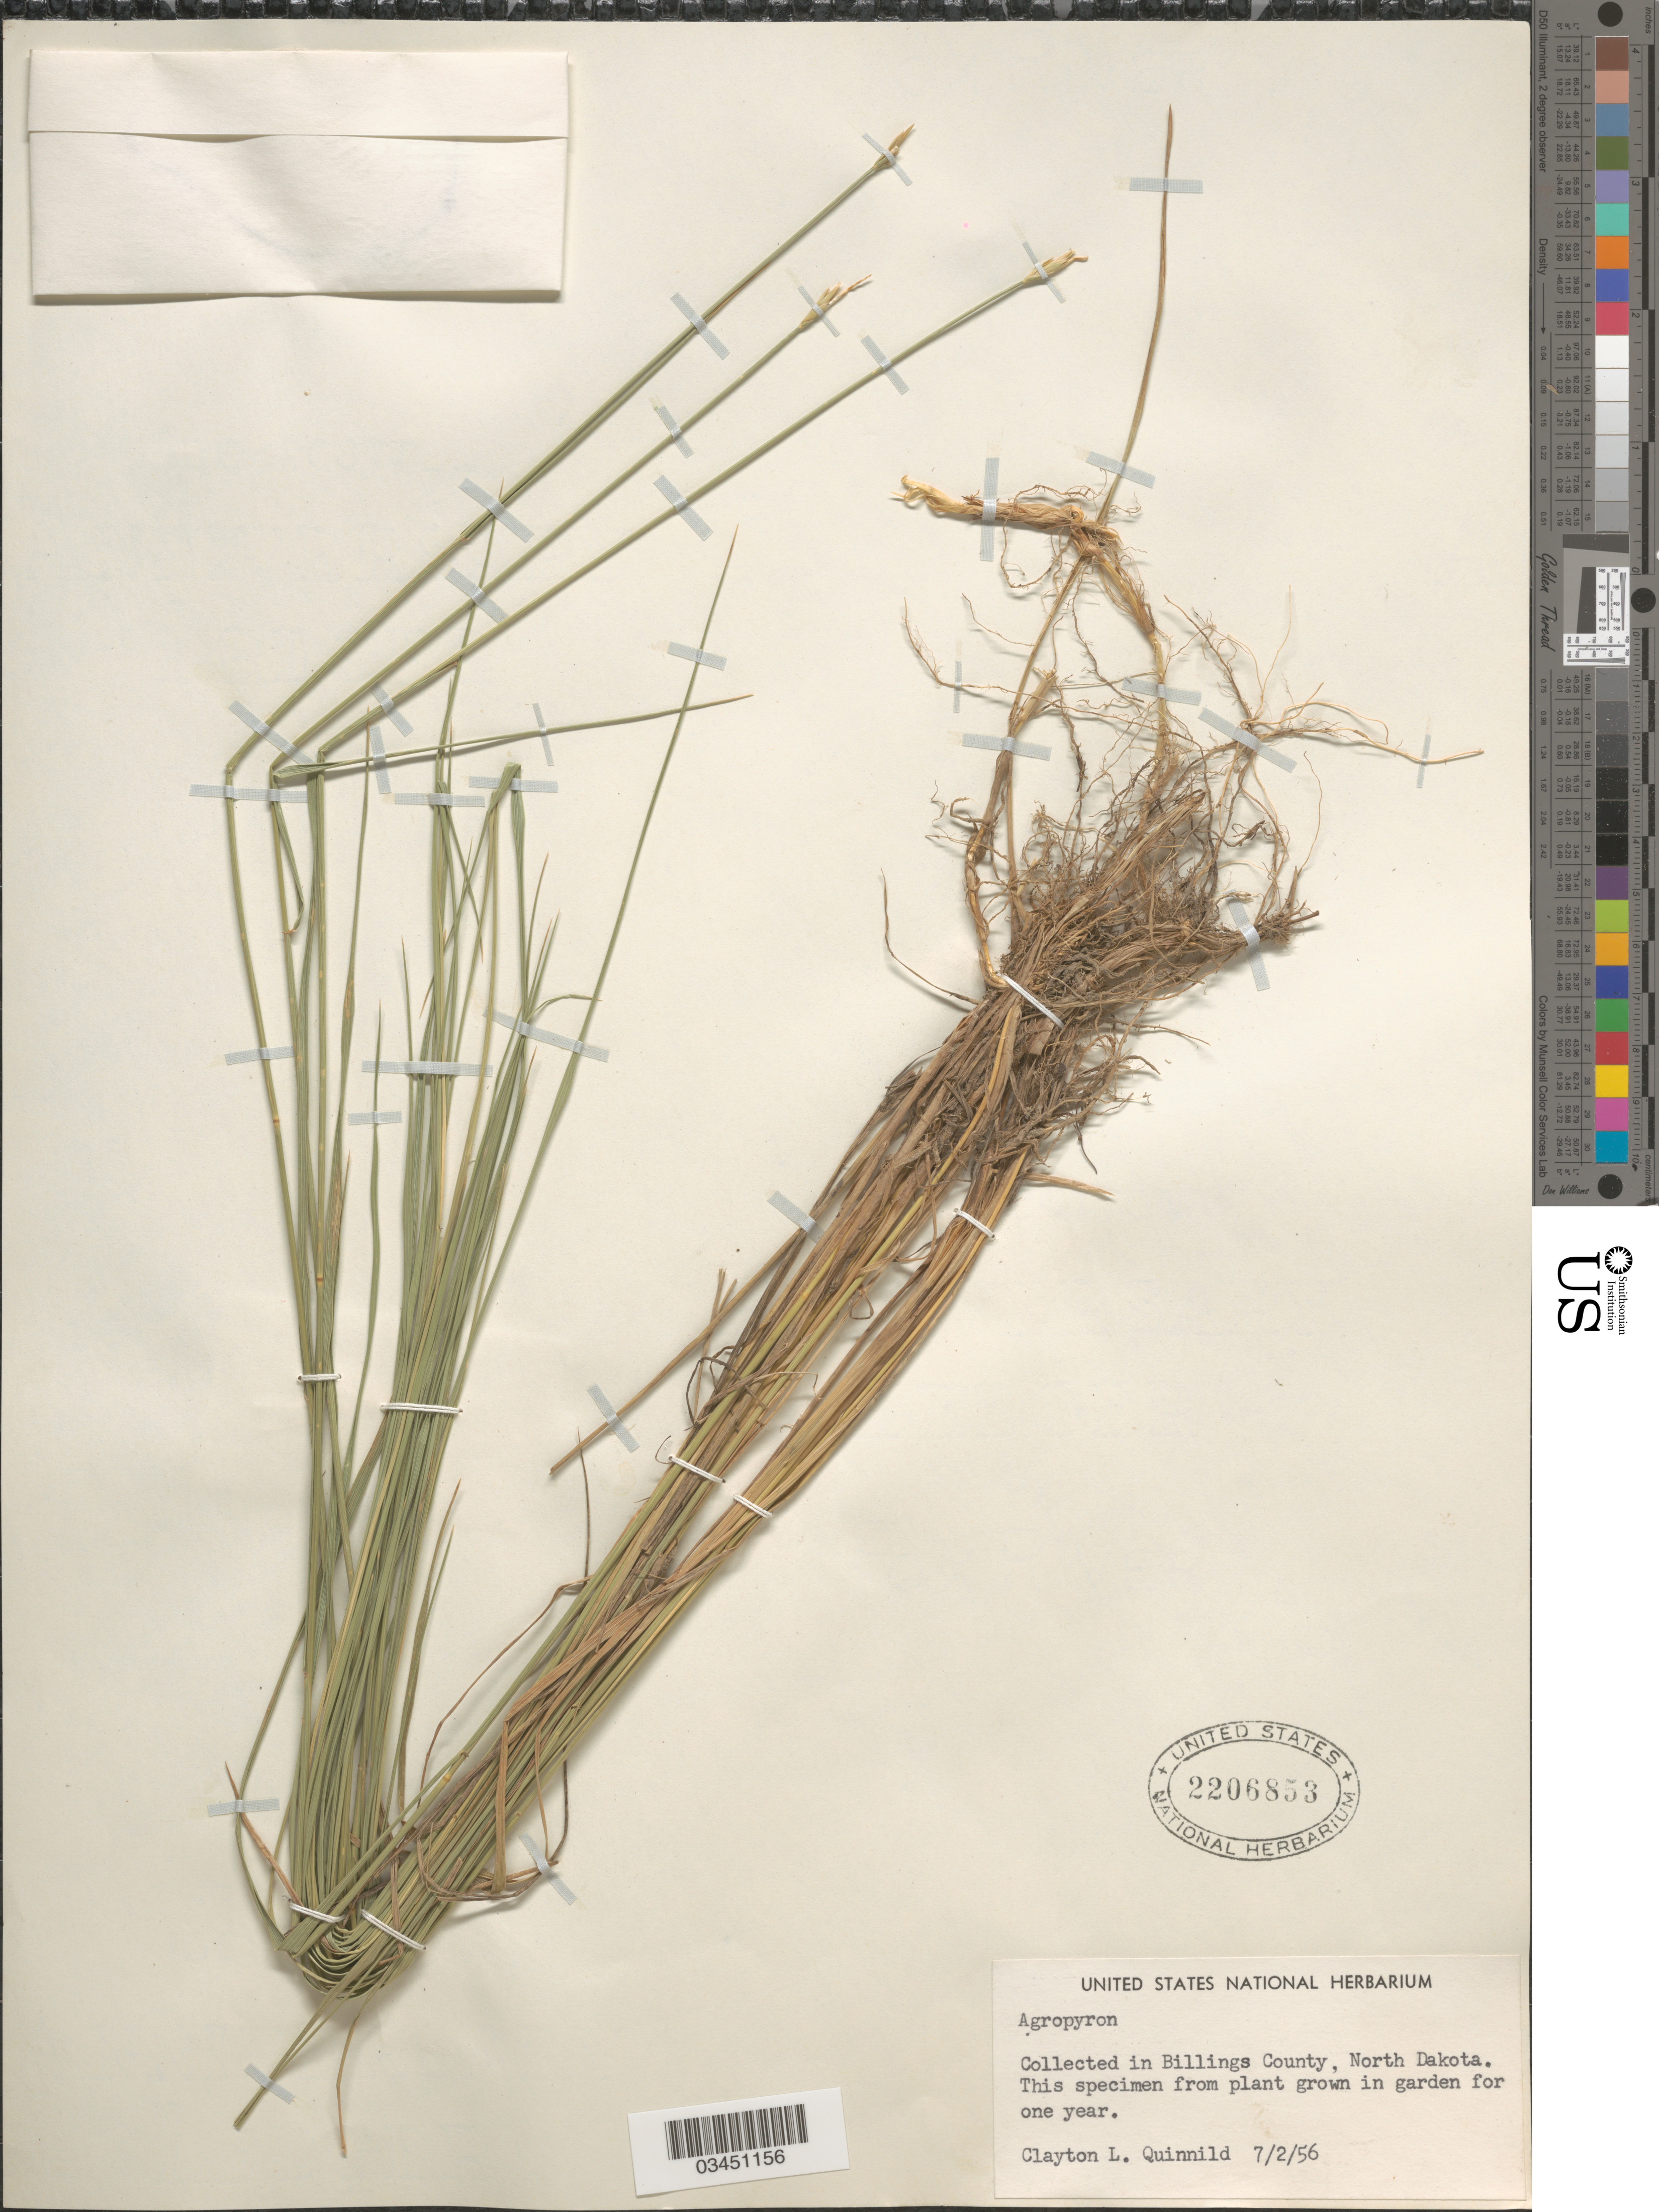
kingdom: Plantae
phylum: Tracheophyta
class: Liliopsida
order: Poales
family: Poaceae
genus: Elymus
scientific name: Elymus sp.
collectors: C. Quinnild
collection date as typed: Transcribed d/m/y: 2/7/56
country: United States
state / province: North Dakota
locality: In Billings County.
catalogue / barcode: US 2206853